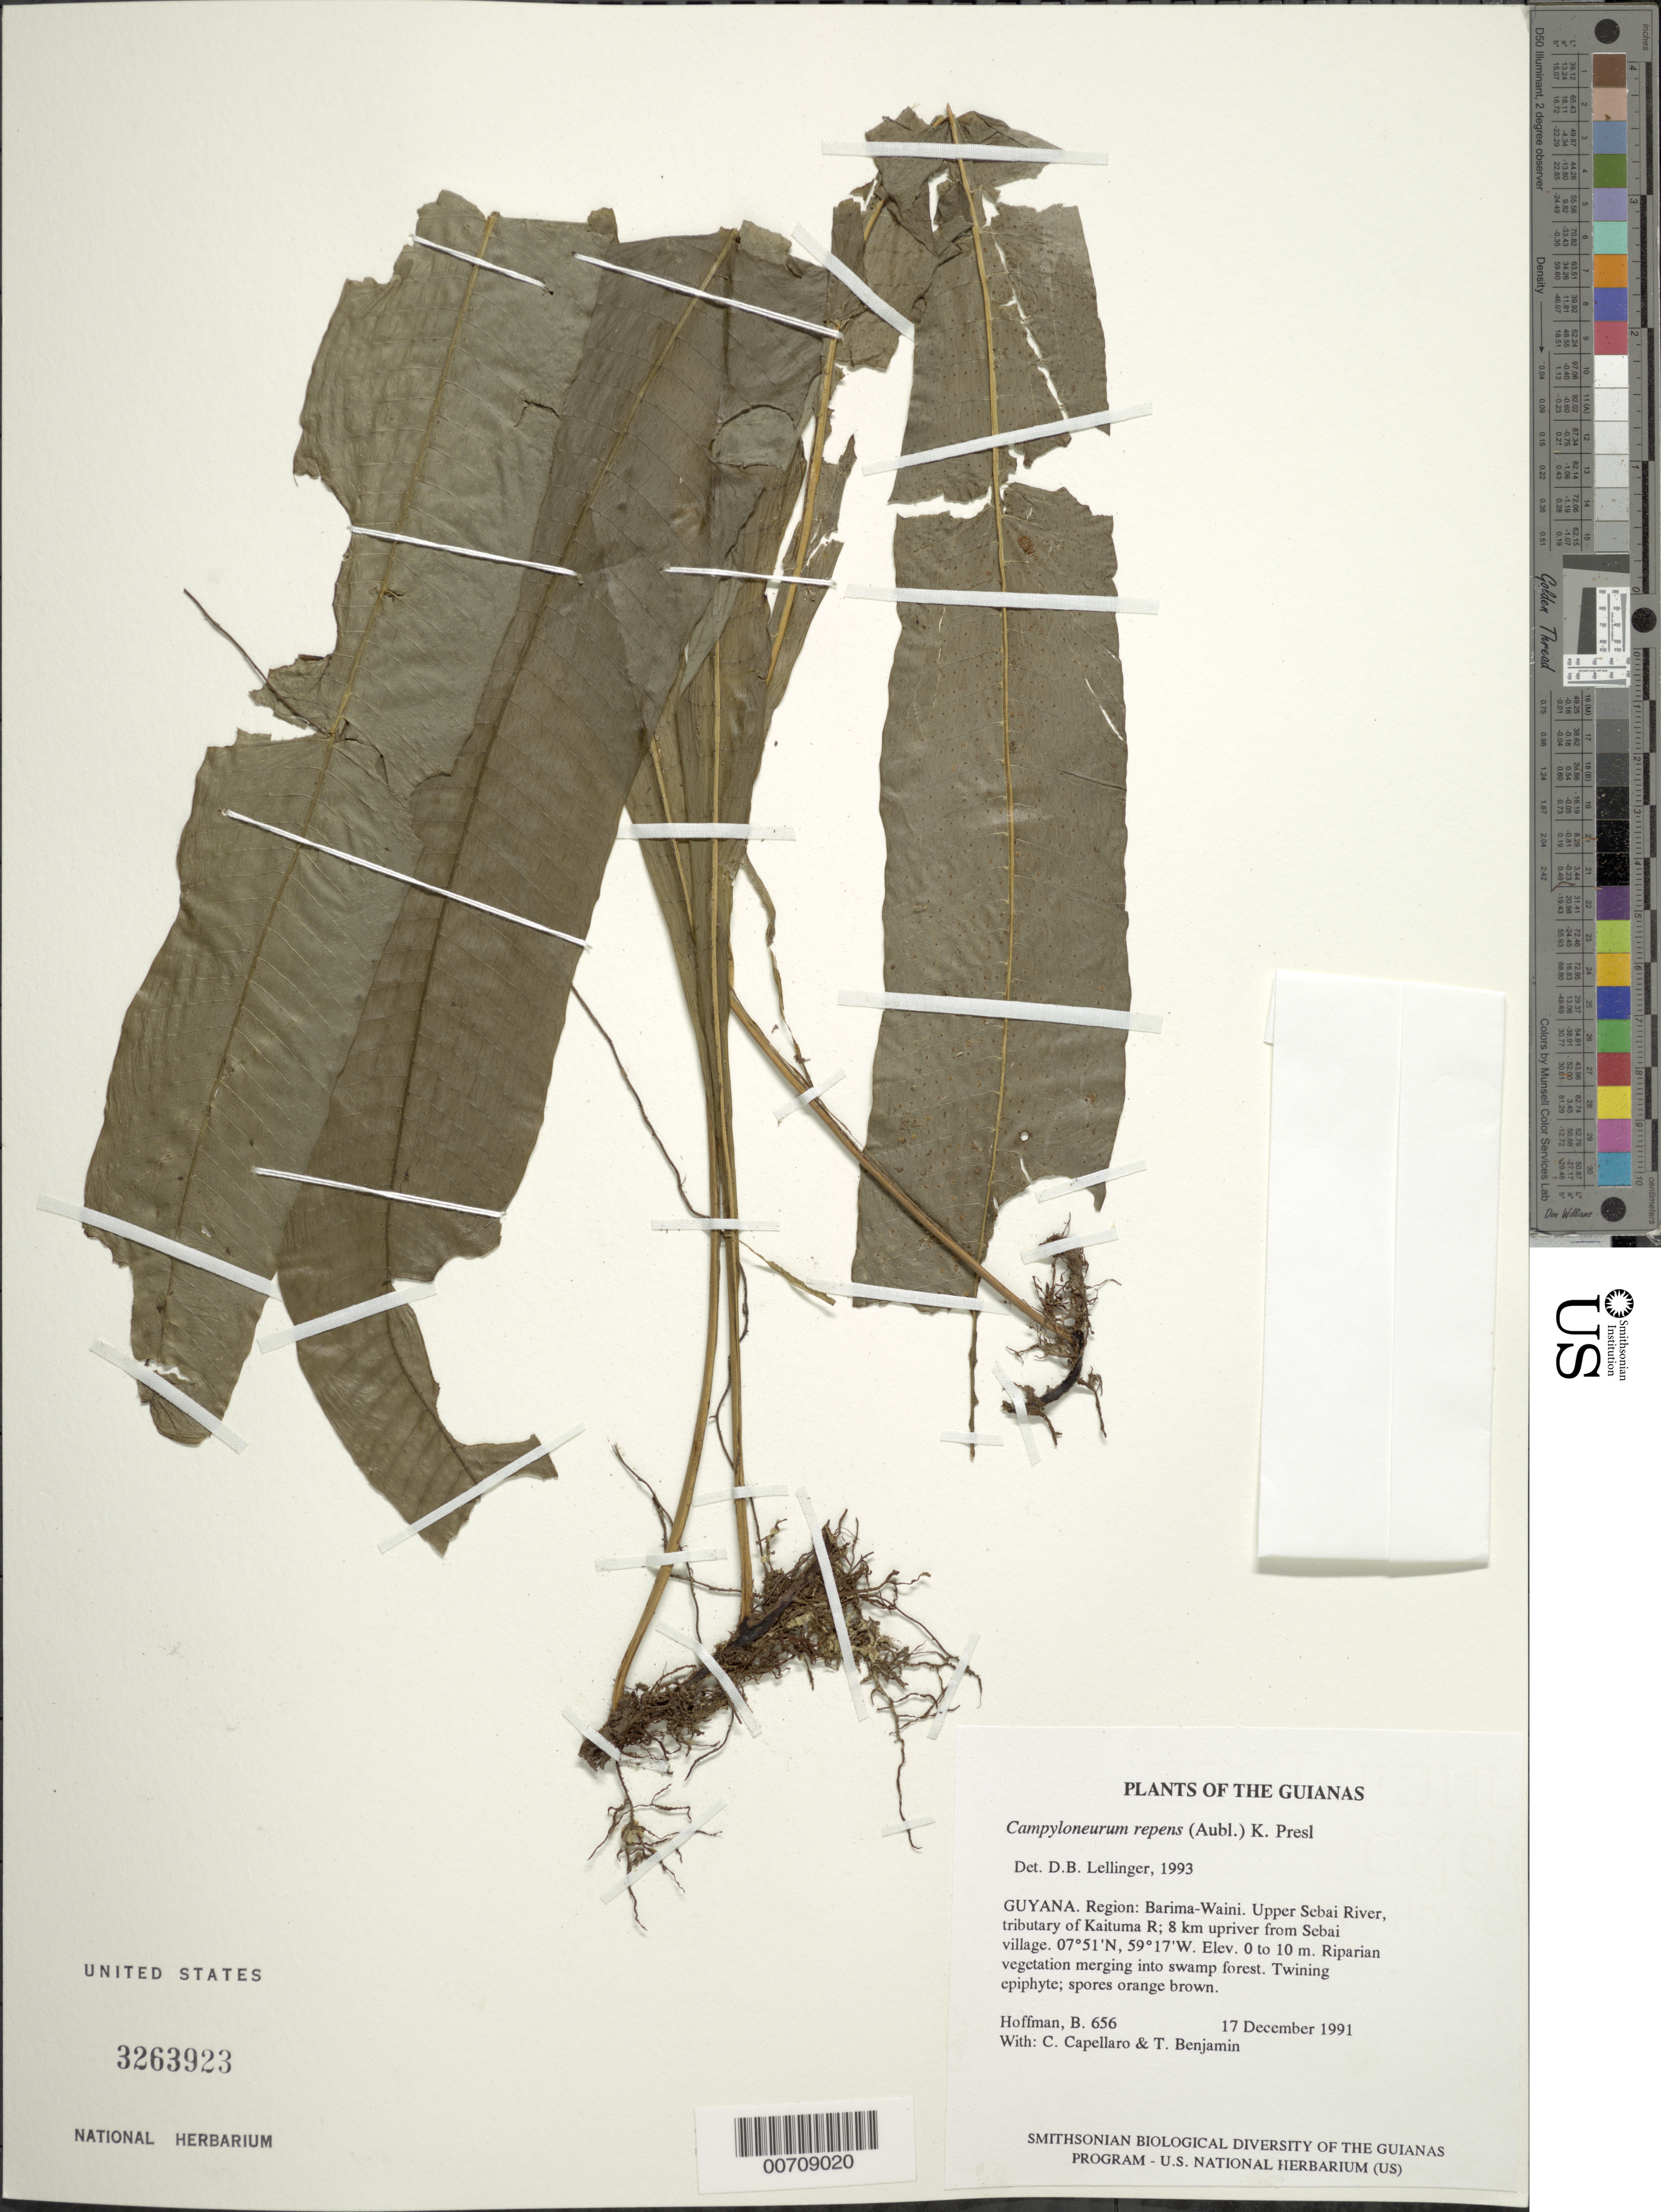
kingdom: Plantae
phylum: Tracheophyta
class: Polypodiopsida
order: Polypodiales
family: Polypodiaceae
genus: Campyloneurum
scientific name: Campyloneurum repens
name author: (Aubl.) C. Presl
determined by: Lellinger, David B., (BOT), Smithsonian Institution - National Museum of Natural History (UNITED STATES)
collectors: B. Hoffman, C. Capellaro & T. Benjamin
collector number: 656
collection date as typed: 17 December 1991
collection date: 1991-12-17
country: Guyana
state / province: Barima-Waini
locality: Upper Sebai River; 8 km upriver from Sebai Village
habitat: Riparian vegetation merging into swamp forest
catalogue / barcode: US 3263923